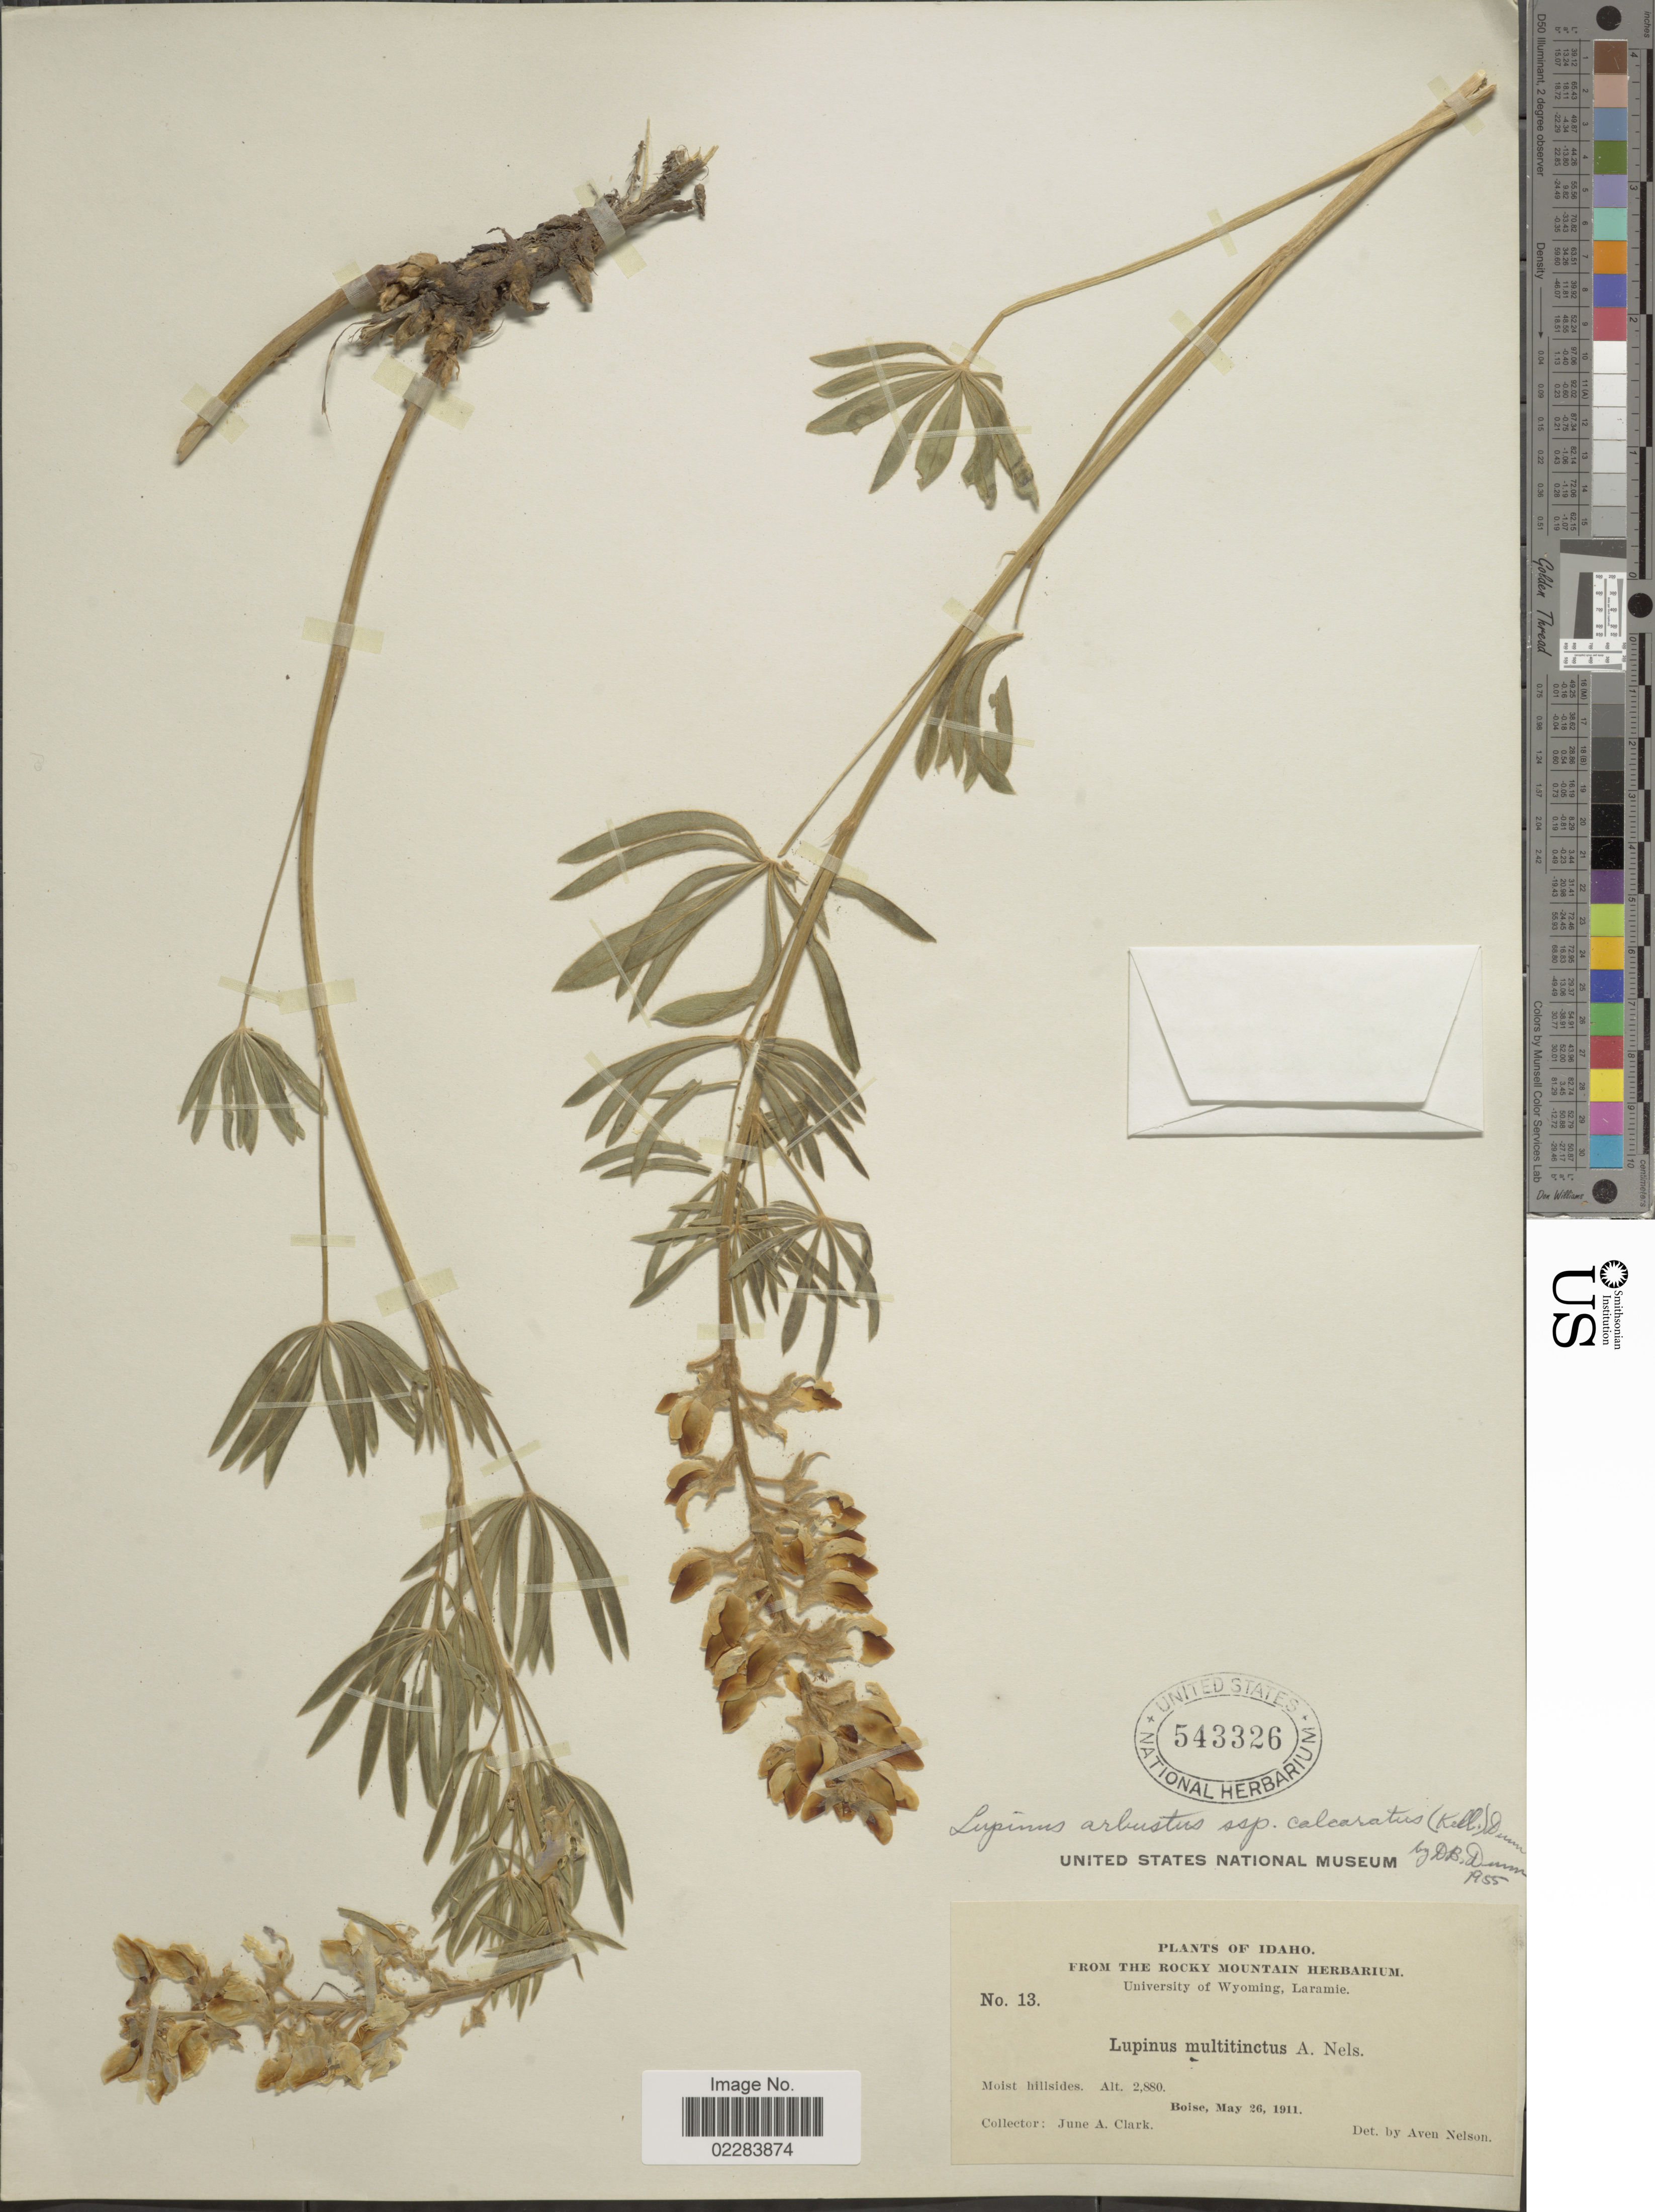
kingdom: Plantae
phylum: Tracheophyta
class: Magnoliopsida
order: Fabales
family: Fabaceae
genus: Lupinus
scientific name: Lupinus arbustus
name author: Lindl.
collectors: J. A. Clark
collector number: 13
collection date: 1911-05-26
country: United States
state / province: Idaho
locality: Moist hillsides. Boise.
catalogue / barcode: US 543326